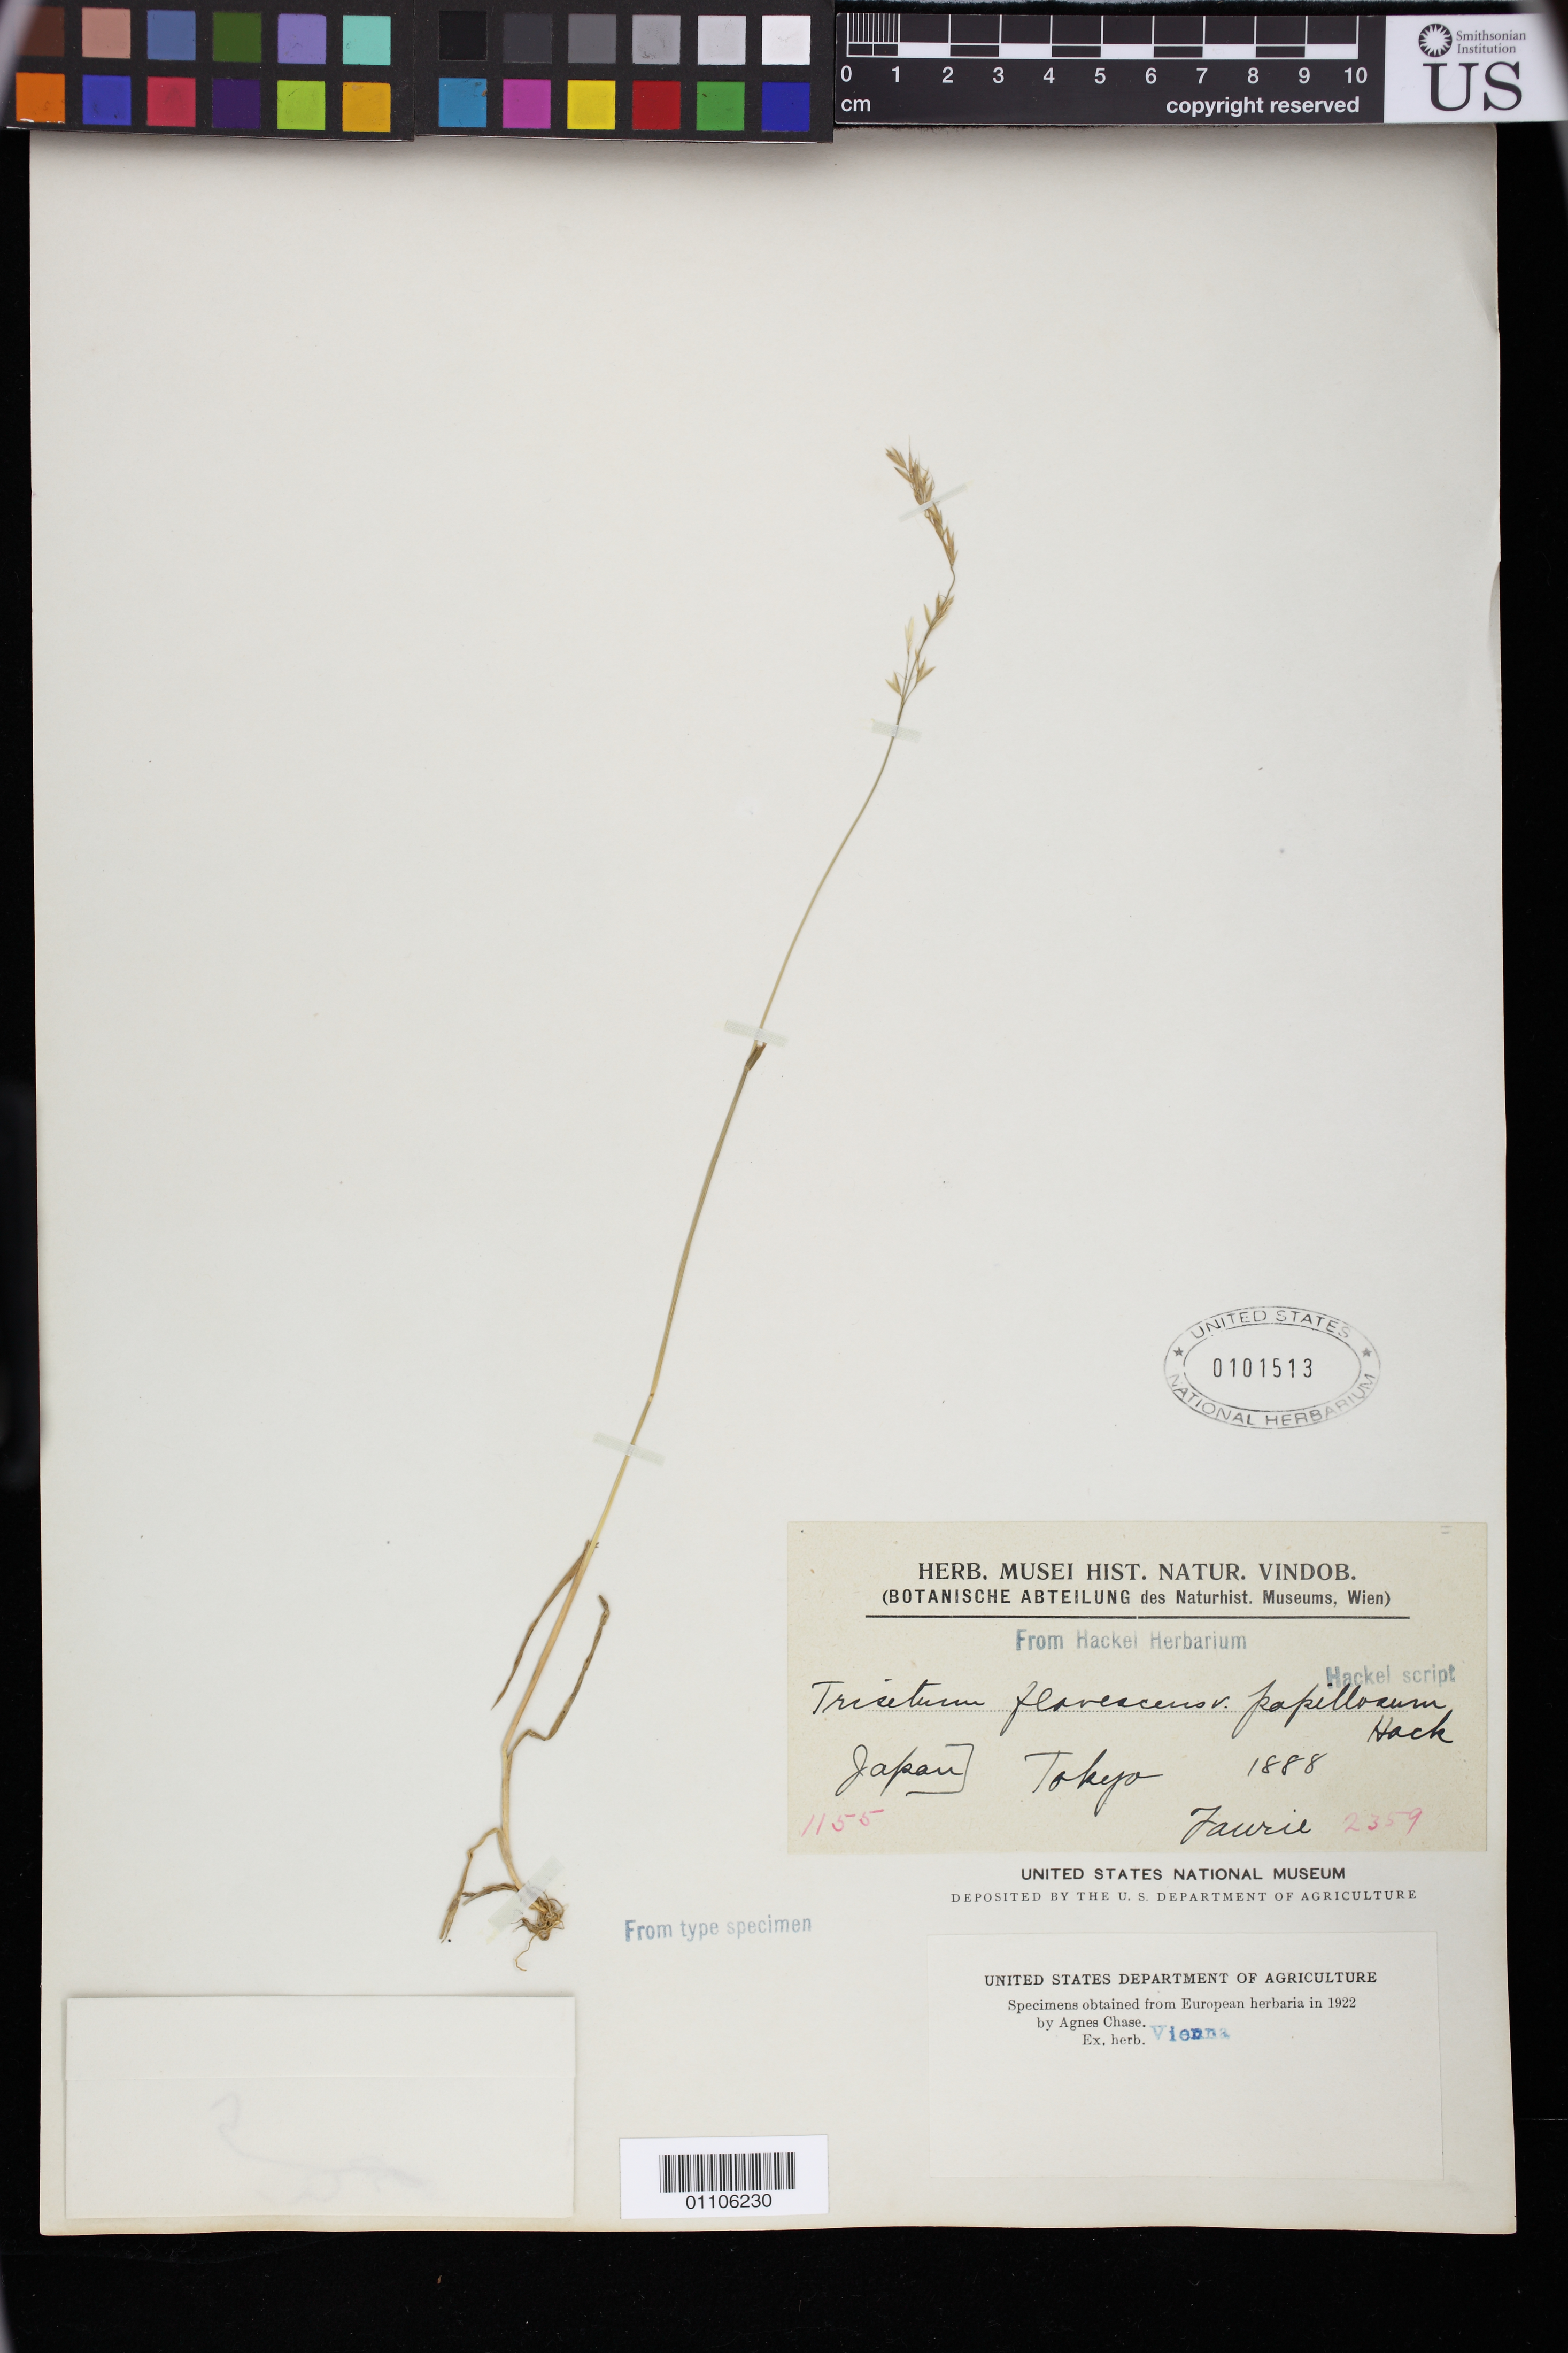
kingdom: Plantae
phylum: Tracheophyta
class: Liliopsida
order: Poales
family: Poaceae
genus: Trisetum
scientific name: Trisetum flavescens var. papillosum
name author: Hack.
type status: Syntype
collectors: U. Faurie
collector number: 2359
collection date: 1888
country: Japan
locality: Tokyo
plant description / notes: Annotated as isolectotype by P. Barberá (2017)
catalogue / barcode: US 101513